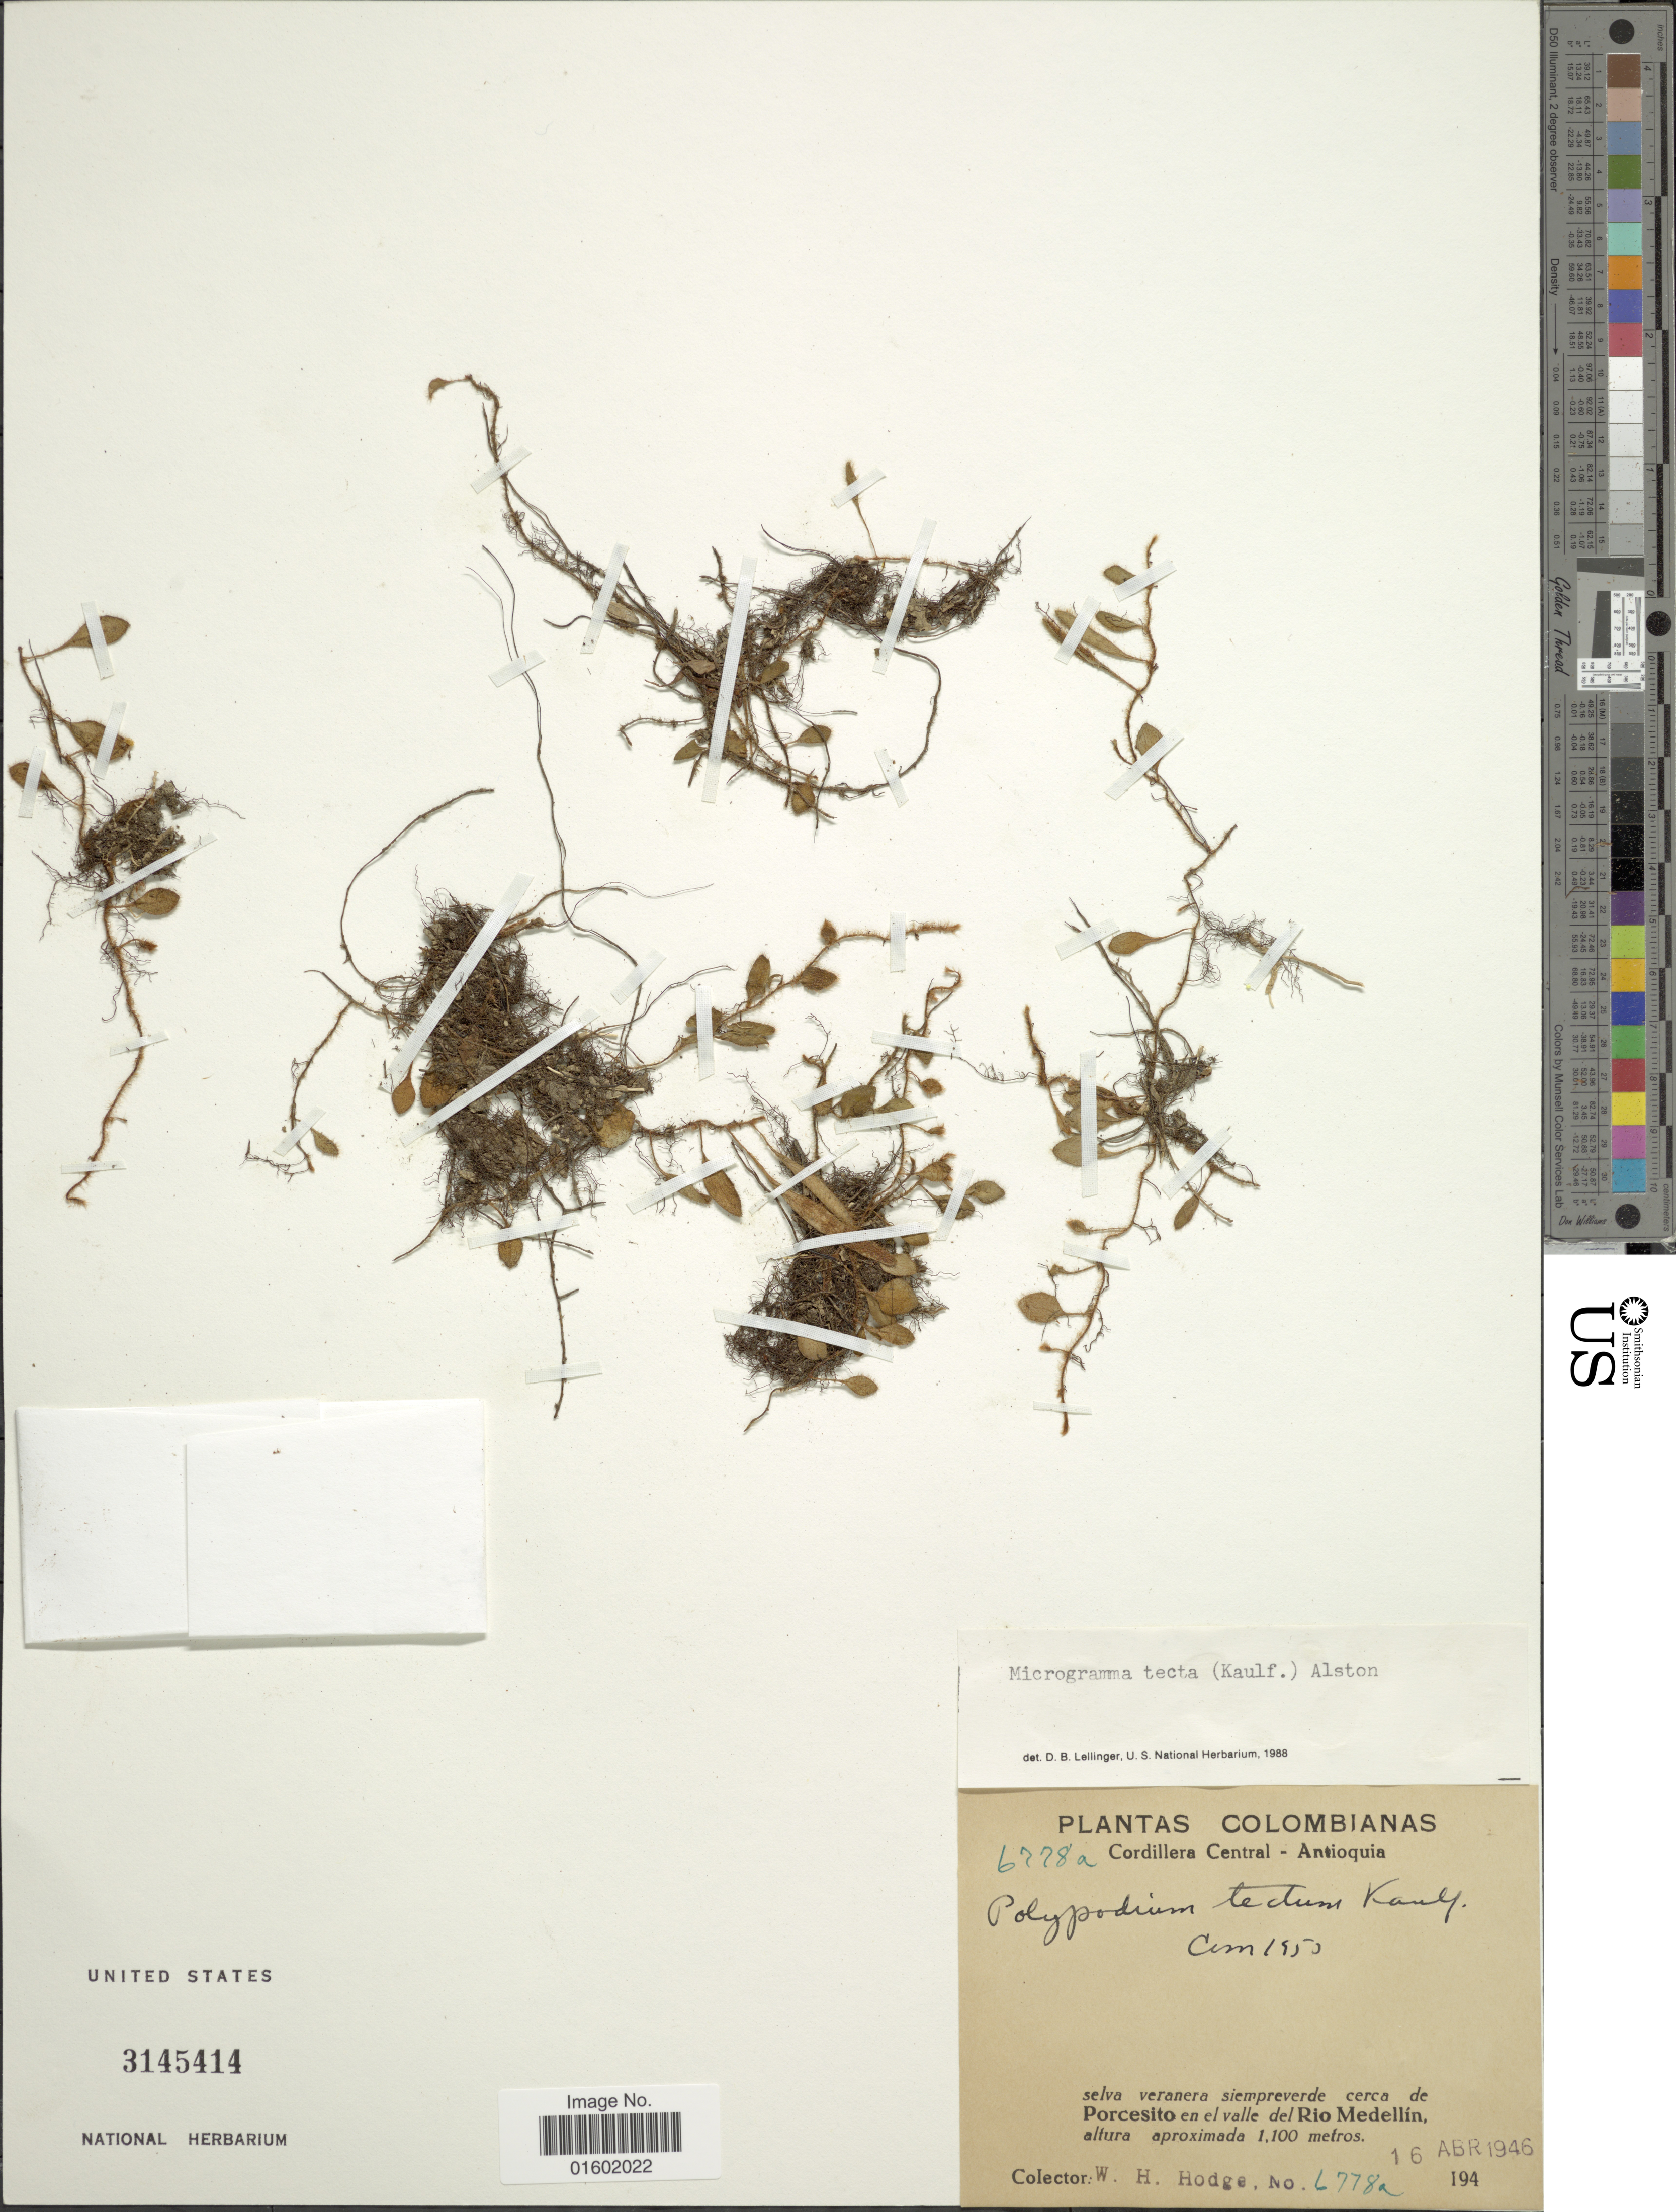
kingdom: Plantae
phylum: Tracheophyta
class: Polypodiopsida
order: Polypodiales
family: Polypodiaceae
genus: Microgramma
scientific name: Microgramma tecta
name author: (Kaulf.) Alston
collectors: W. Hodge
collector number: L778a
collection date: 1946-04-16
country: Colombia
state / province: Antioquia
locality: Cordillera Central, Selva veranera siempreverde cerca de Porcesto en el valle del Rio Medelin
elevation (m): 1100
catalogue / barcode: US 3145414